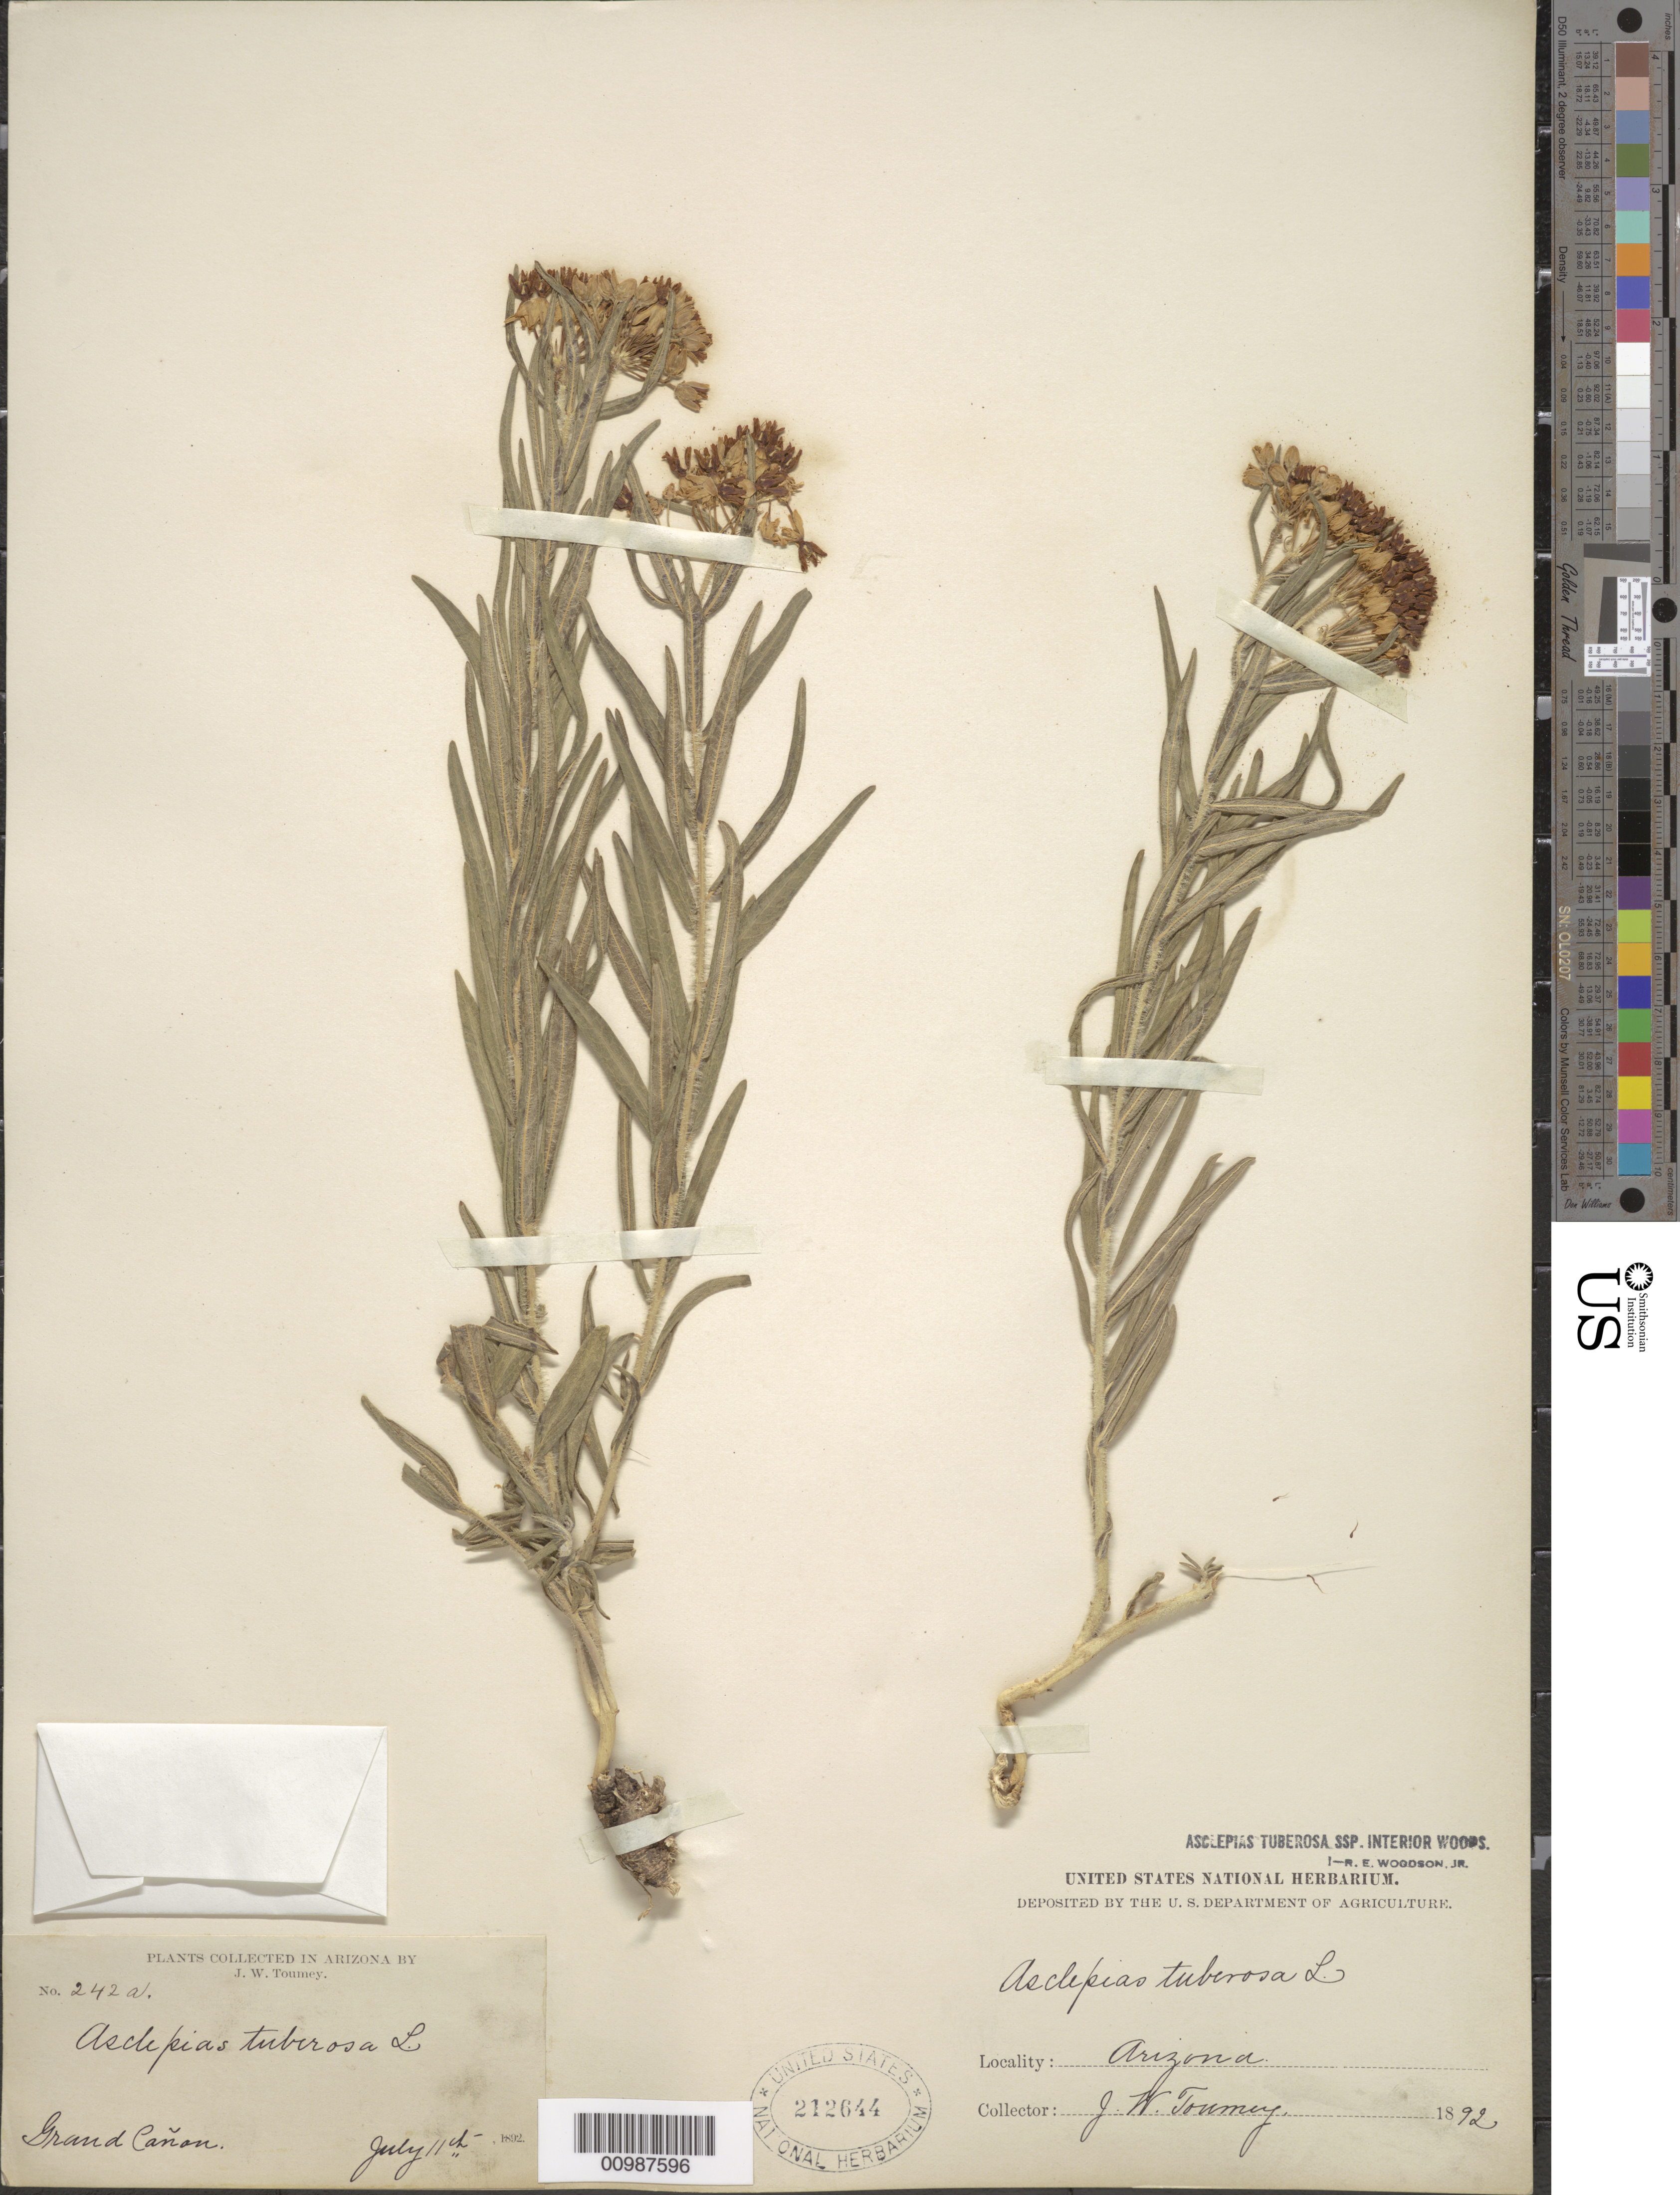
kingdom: Plantae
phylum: Tracheophyta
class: Magnoliopsida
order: Gentianales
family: Apocynaceae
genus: Asclepias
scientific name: Asclepias tuberosa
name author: L.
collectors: J. W. Toumey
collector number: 242 A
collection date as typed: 11 Jul 1892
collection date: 1892-07-11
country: United States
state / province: Arizona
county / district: Coconino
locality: Grand Canyon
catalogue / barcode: US 212644